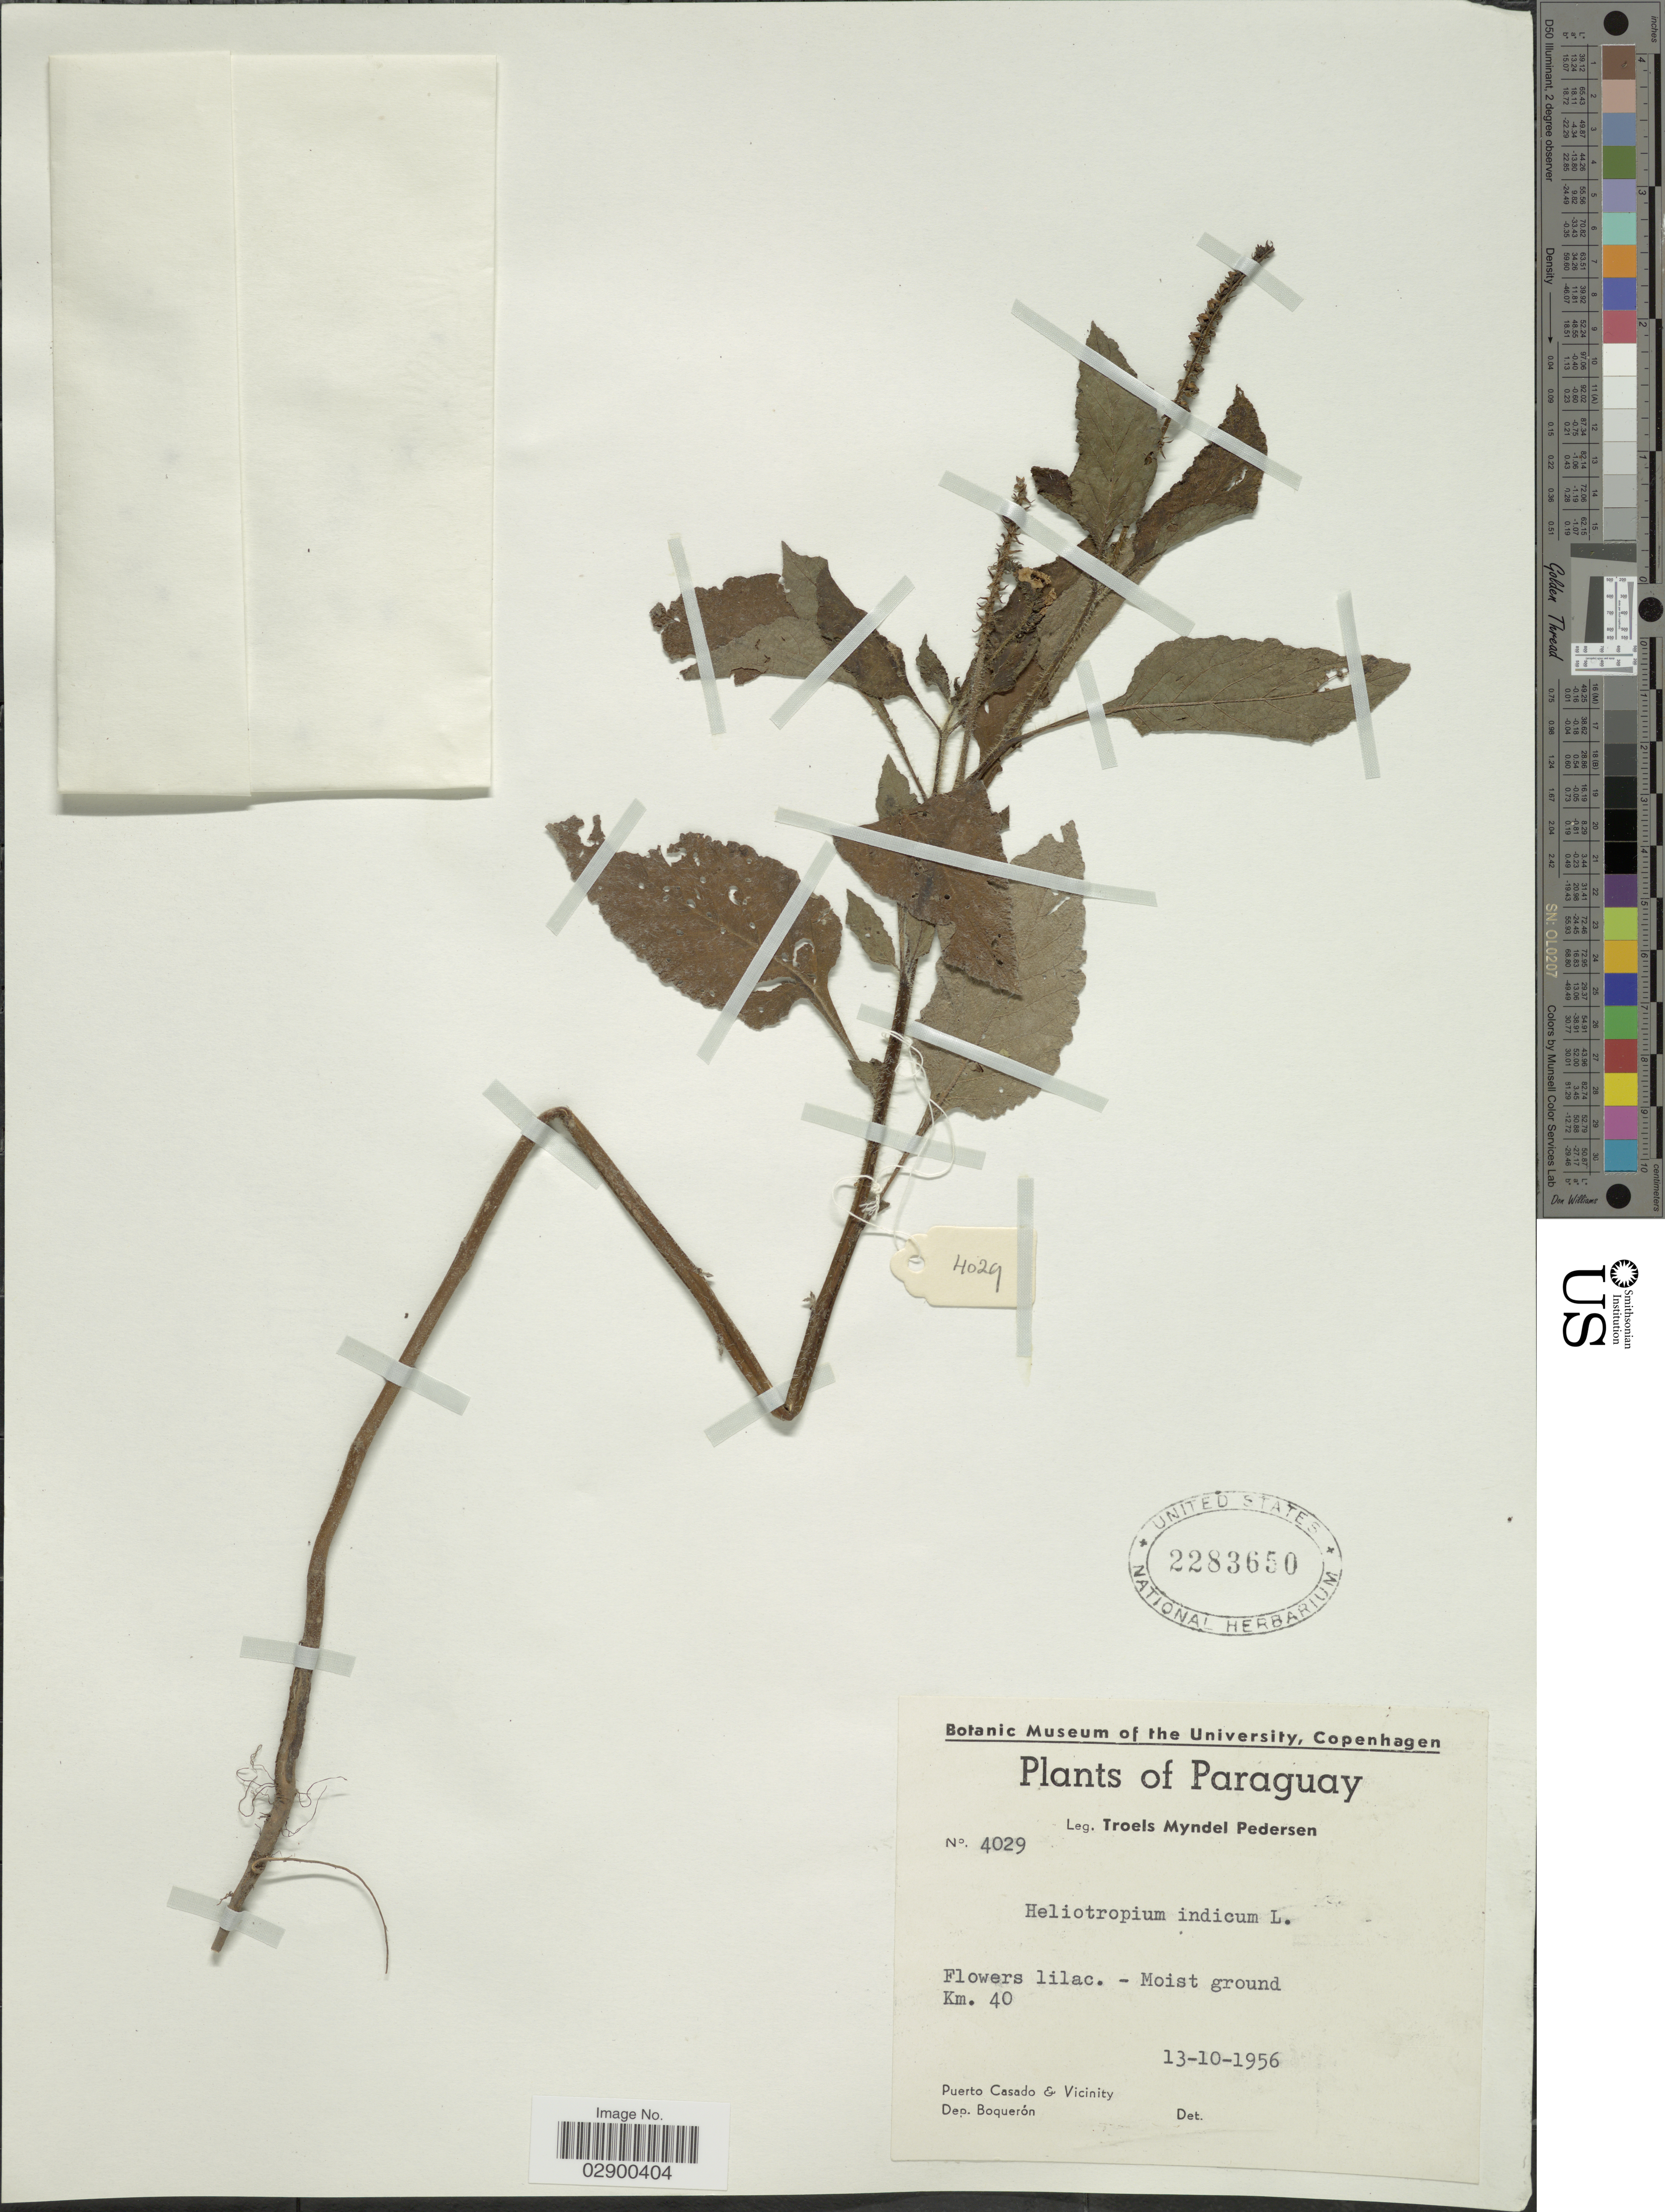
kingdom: Plantae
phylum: Tracheophyta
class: Magnoliopsida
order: Boraginales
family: Heliotropiaceae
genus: Heliotropium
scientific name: Heliotropium indicum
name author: L.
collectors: T. Pederson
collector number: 4029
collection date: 1956-10-13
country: Paraguay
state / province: Boqueron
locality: Puerto Casado & Vicinity, Dep. Boquerón.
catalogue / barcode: US 2283650